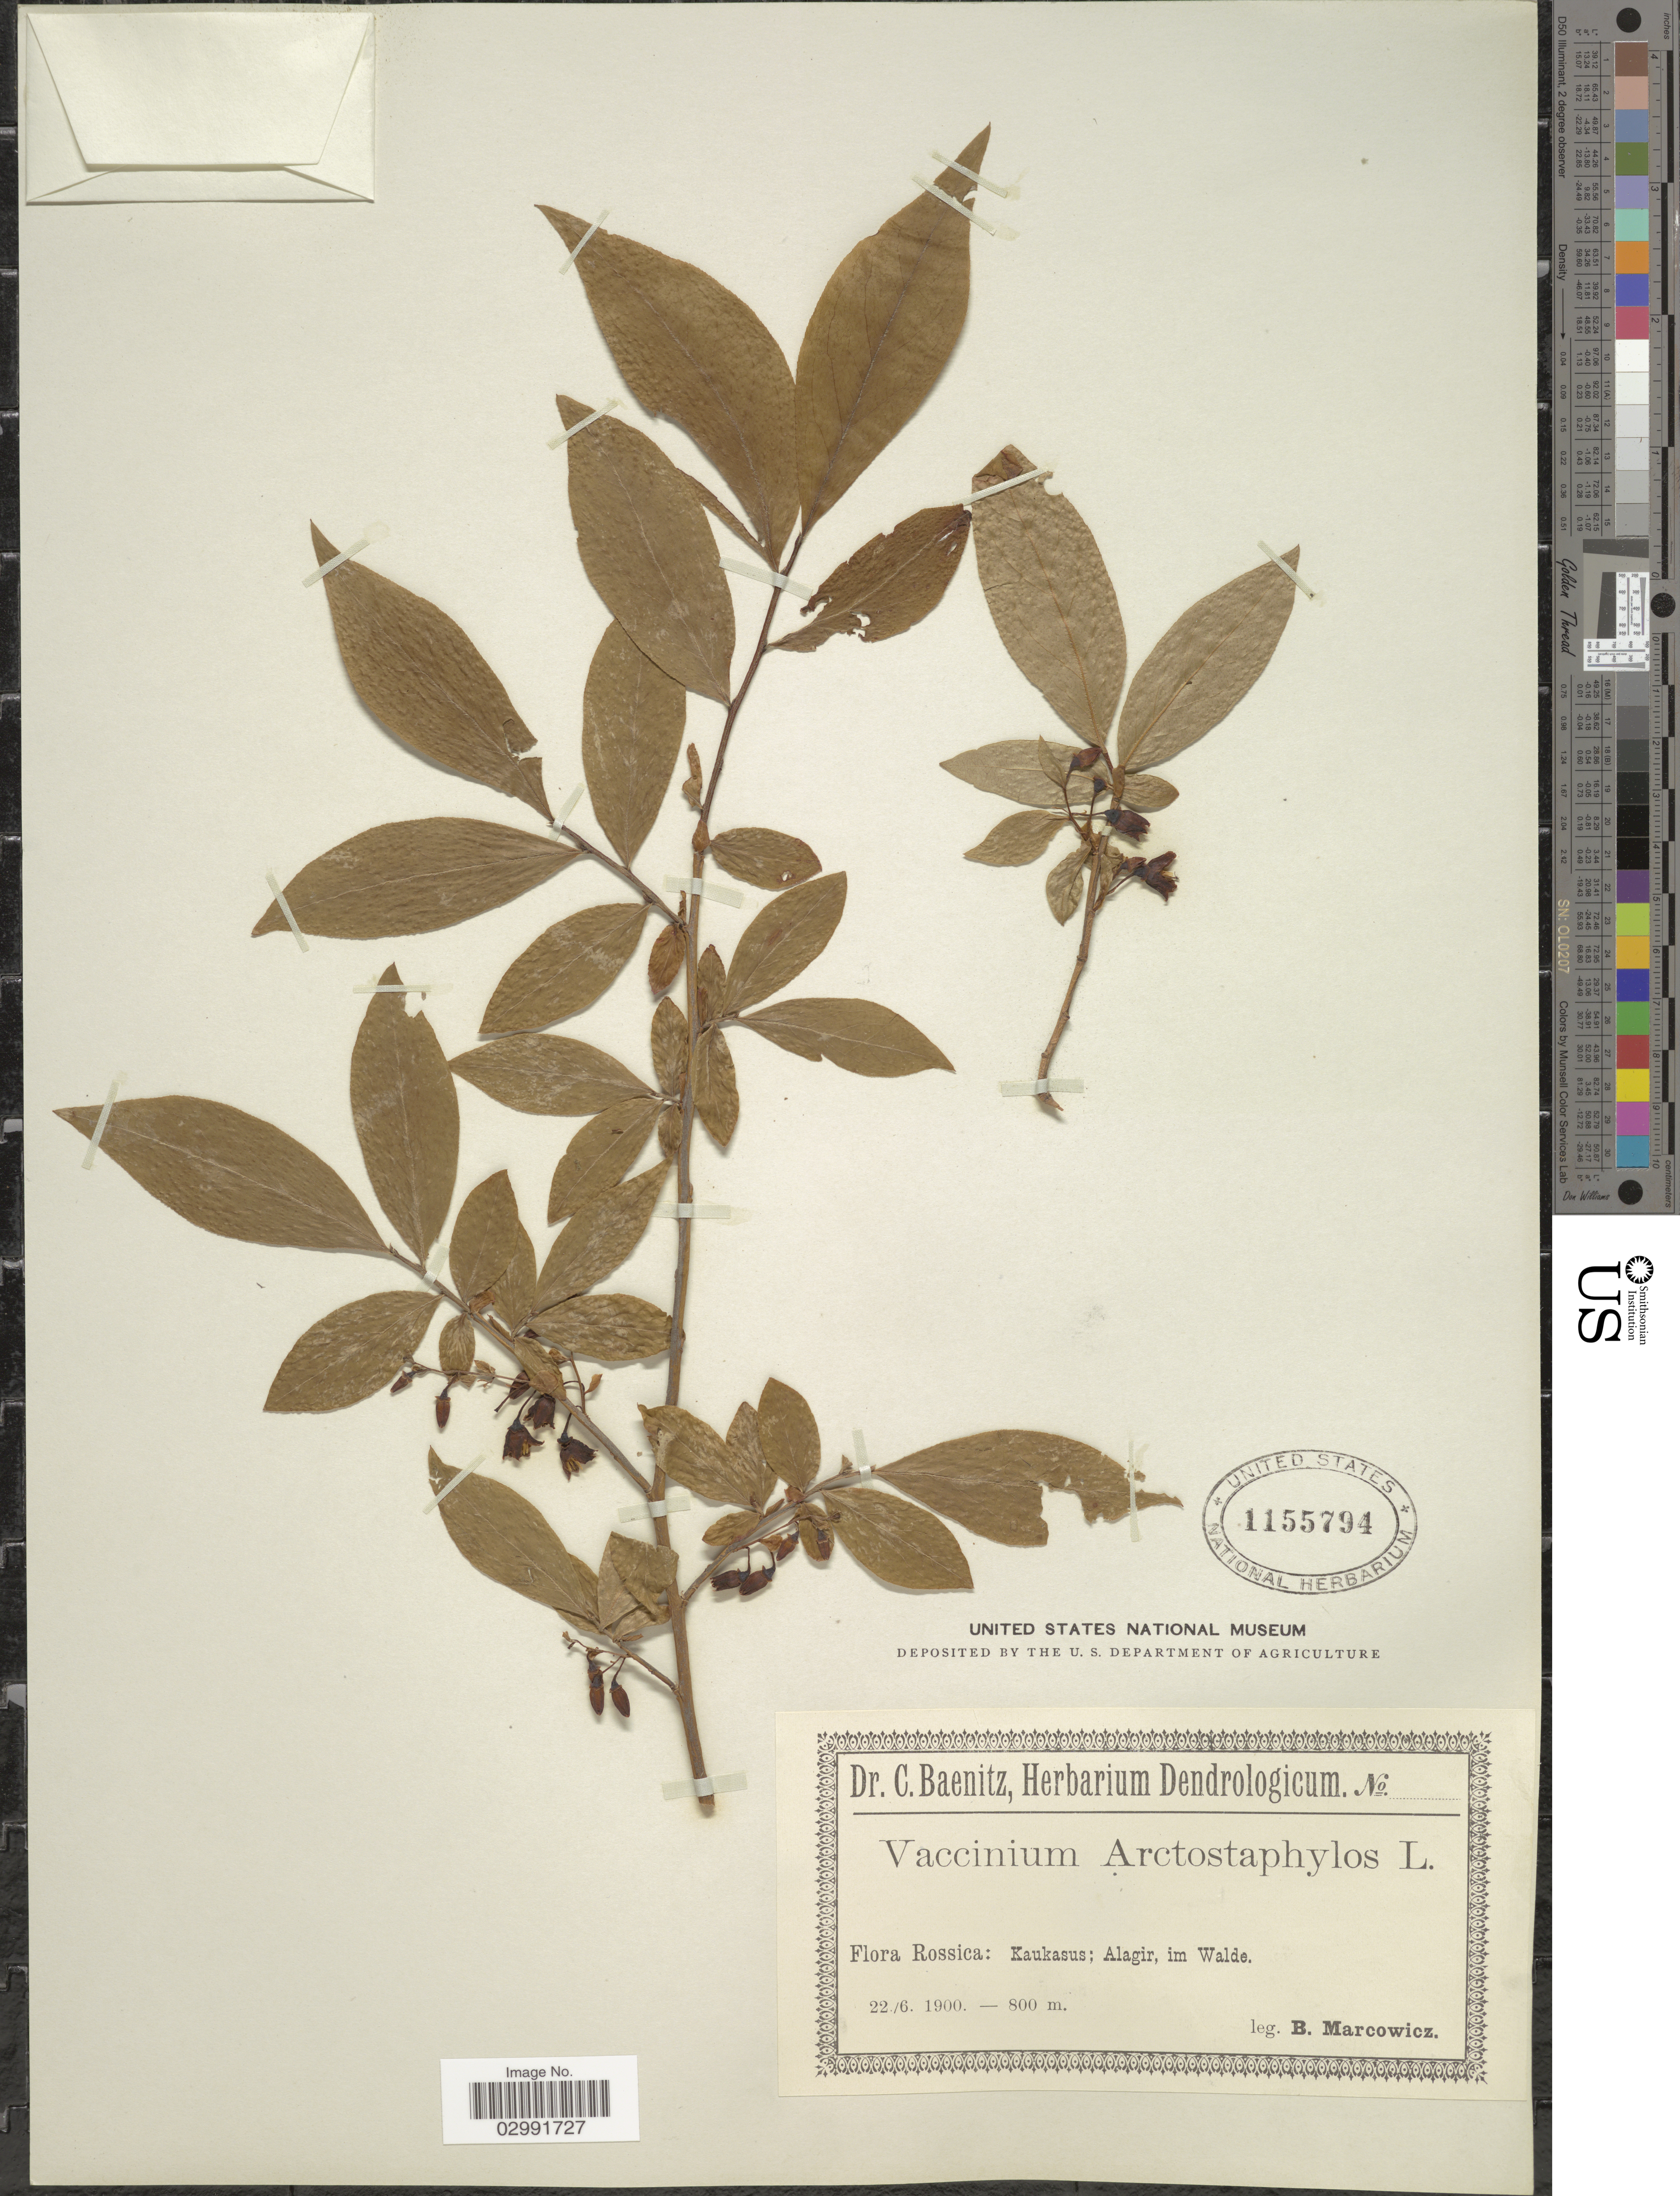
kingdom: Plantae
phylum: Tracheophyta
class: Magnoliopsida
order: Ericales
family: Ericaceae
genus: Vaccinium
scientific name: Vaccinium arctostaphylos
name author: L.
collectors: B. Marcowicz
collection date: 1900-06-22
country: Russian Federation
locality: Rossica: Kaukasus; Alagir, im Walde.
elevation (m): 800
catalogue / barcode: US 1155794